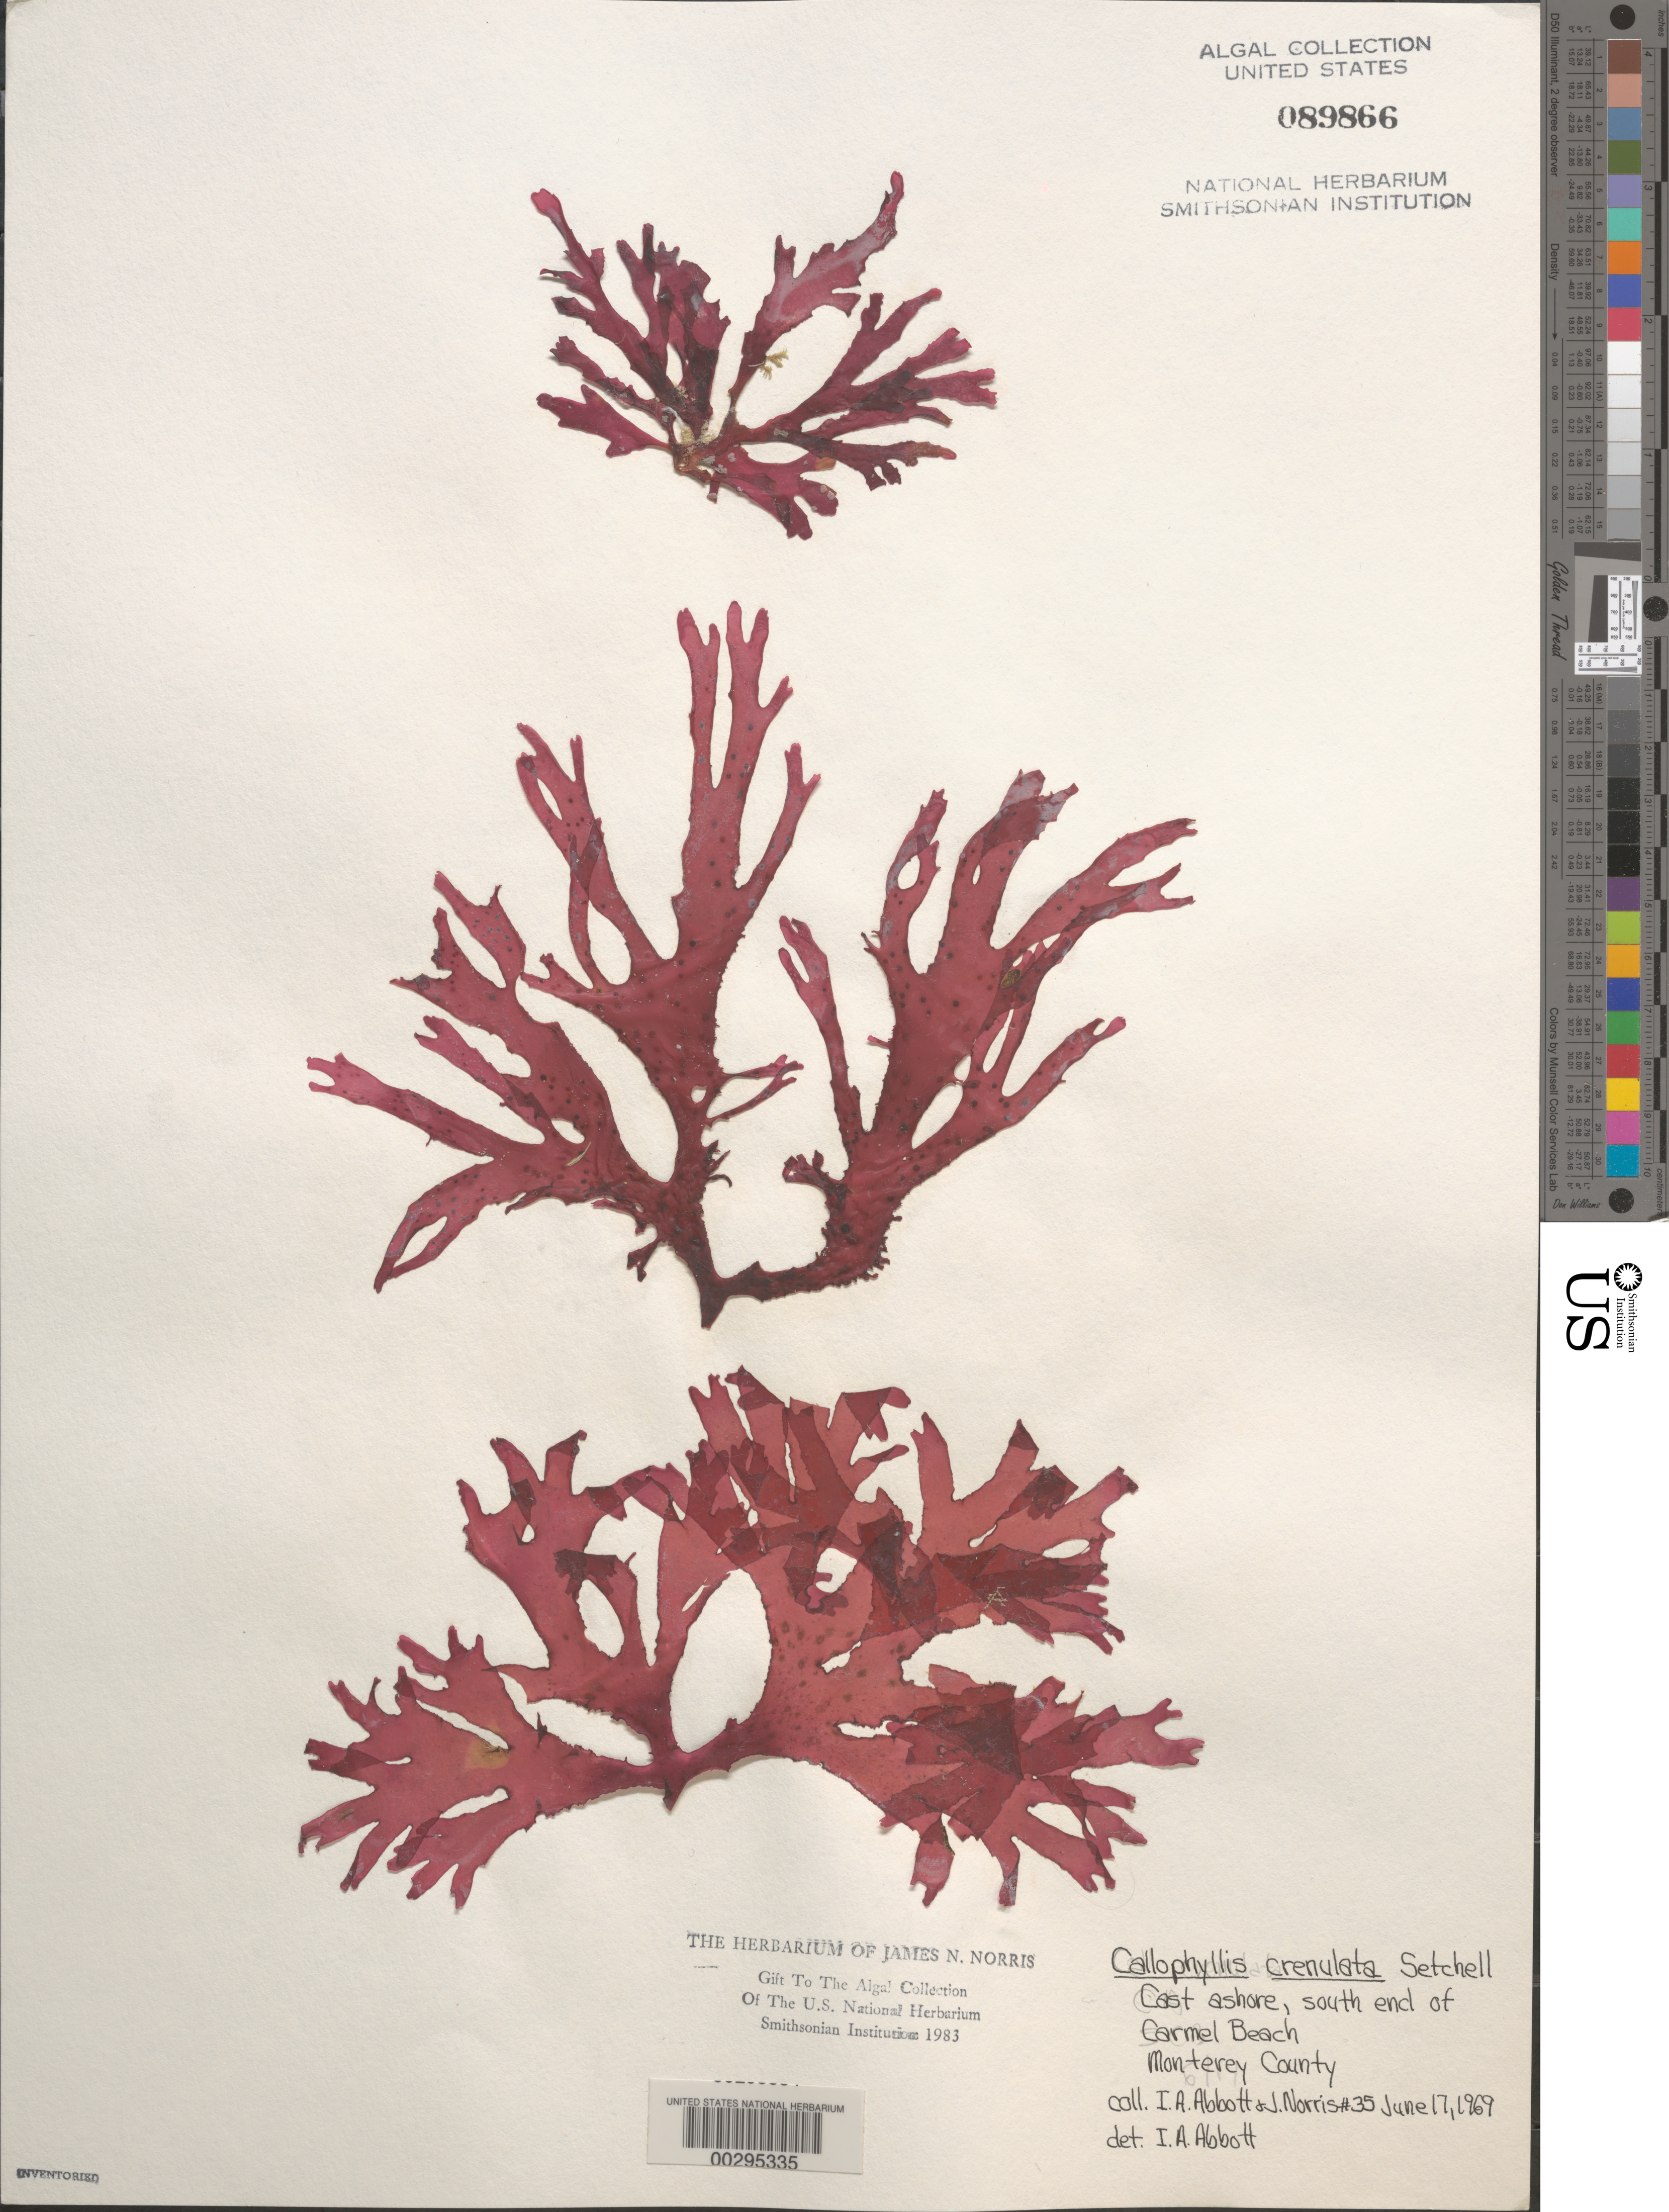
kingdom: Plantae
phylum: Rhodophyta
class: Florideophyceae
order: Gigartinales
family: Kallymeniaceae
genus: Callophyllis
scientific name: Callophyllis crenulata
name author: Setch.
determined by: Norris, James N.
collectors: I. A. Abbott & J. N. Norris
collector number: JN-35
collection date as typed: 17 Jun 1969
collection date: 1969-06-17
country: United States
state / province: California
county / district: Monterey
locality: Carmel Beach, south end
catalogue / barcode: US 89866